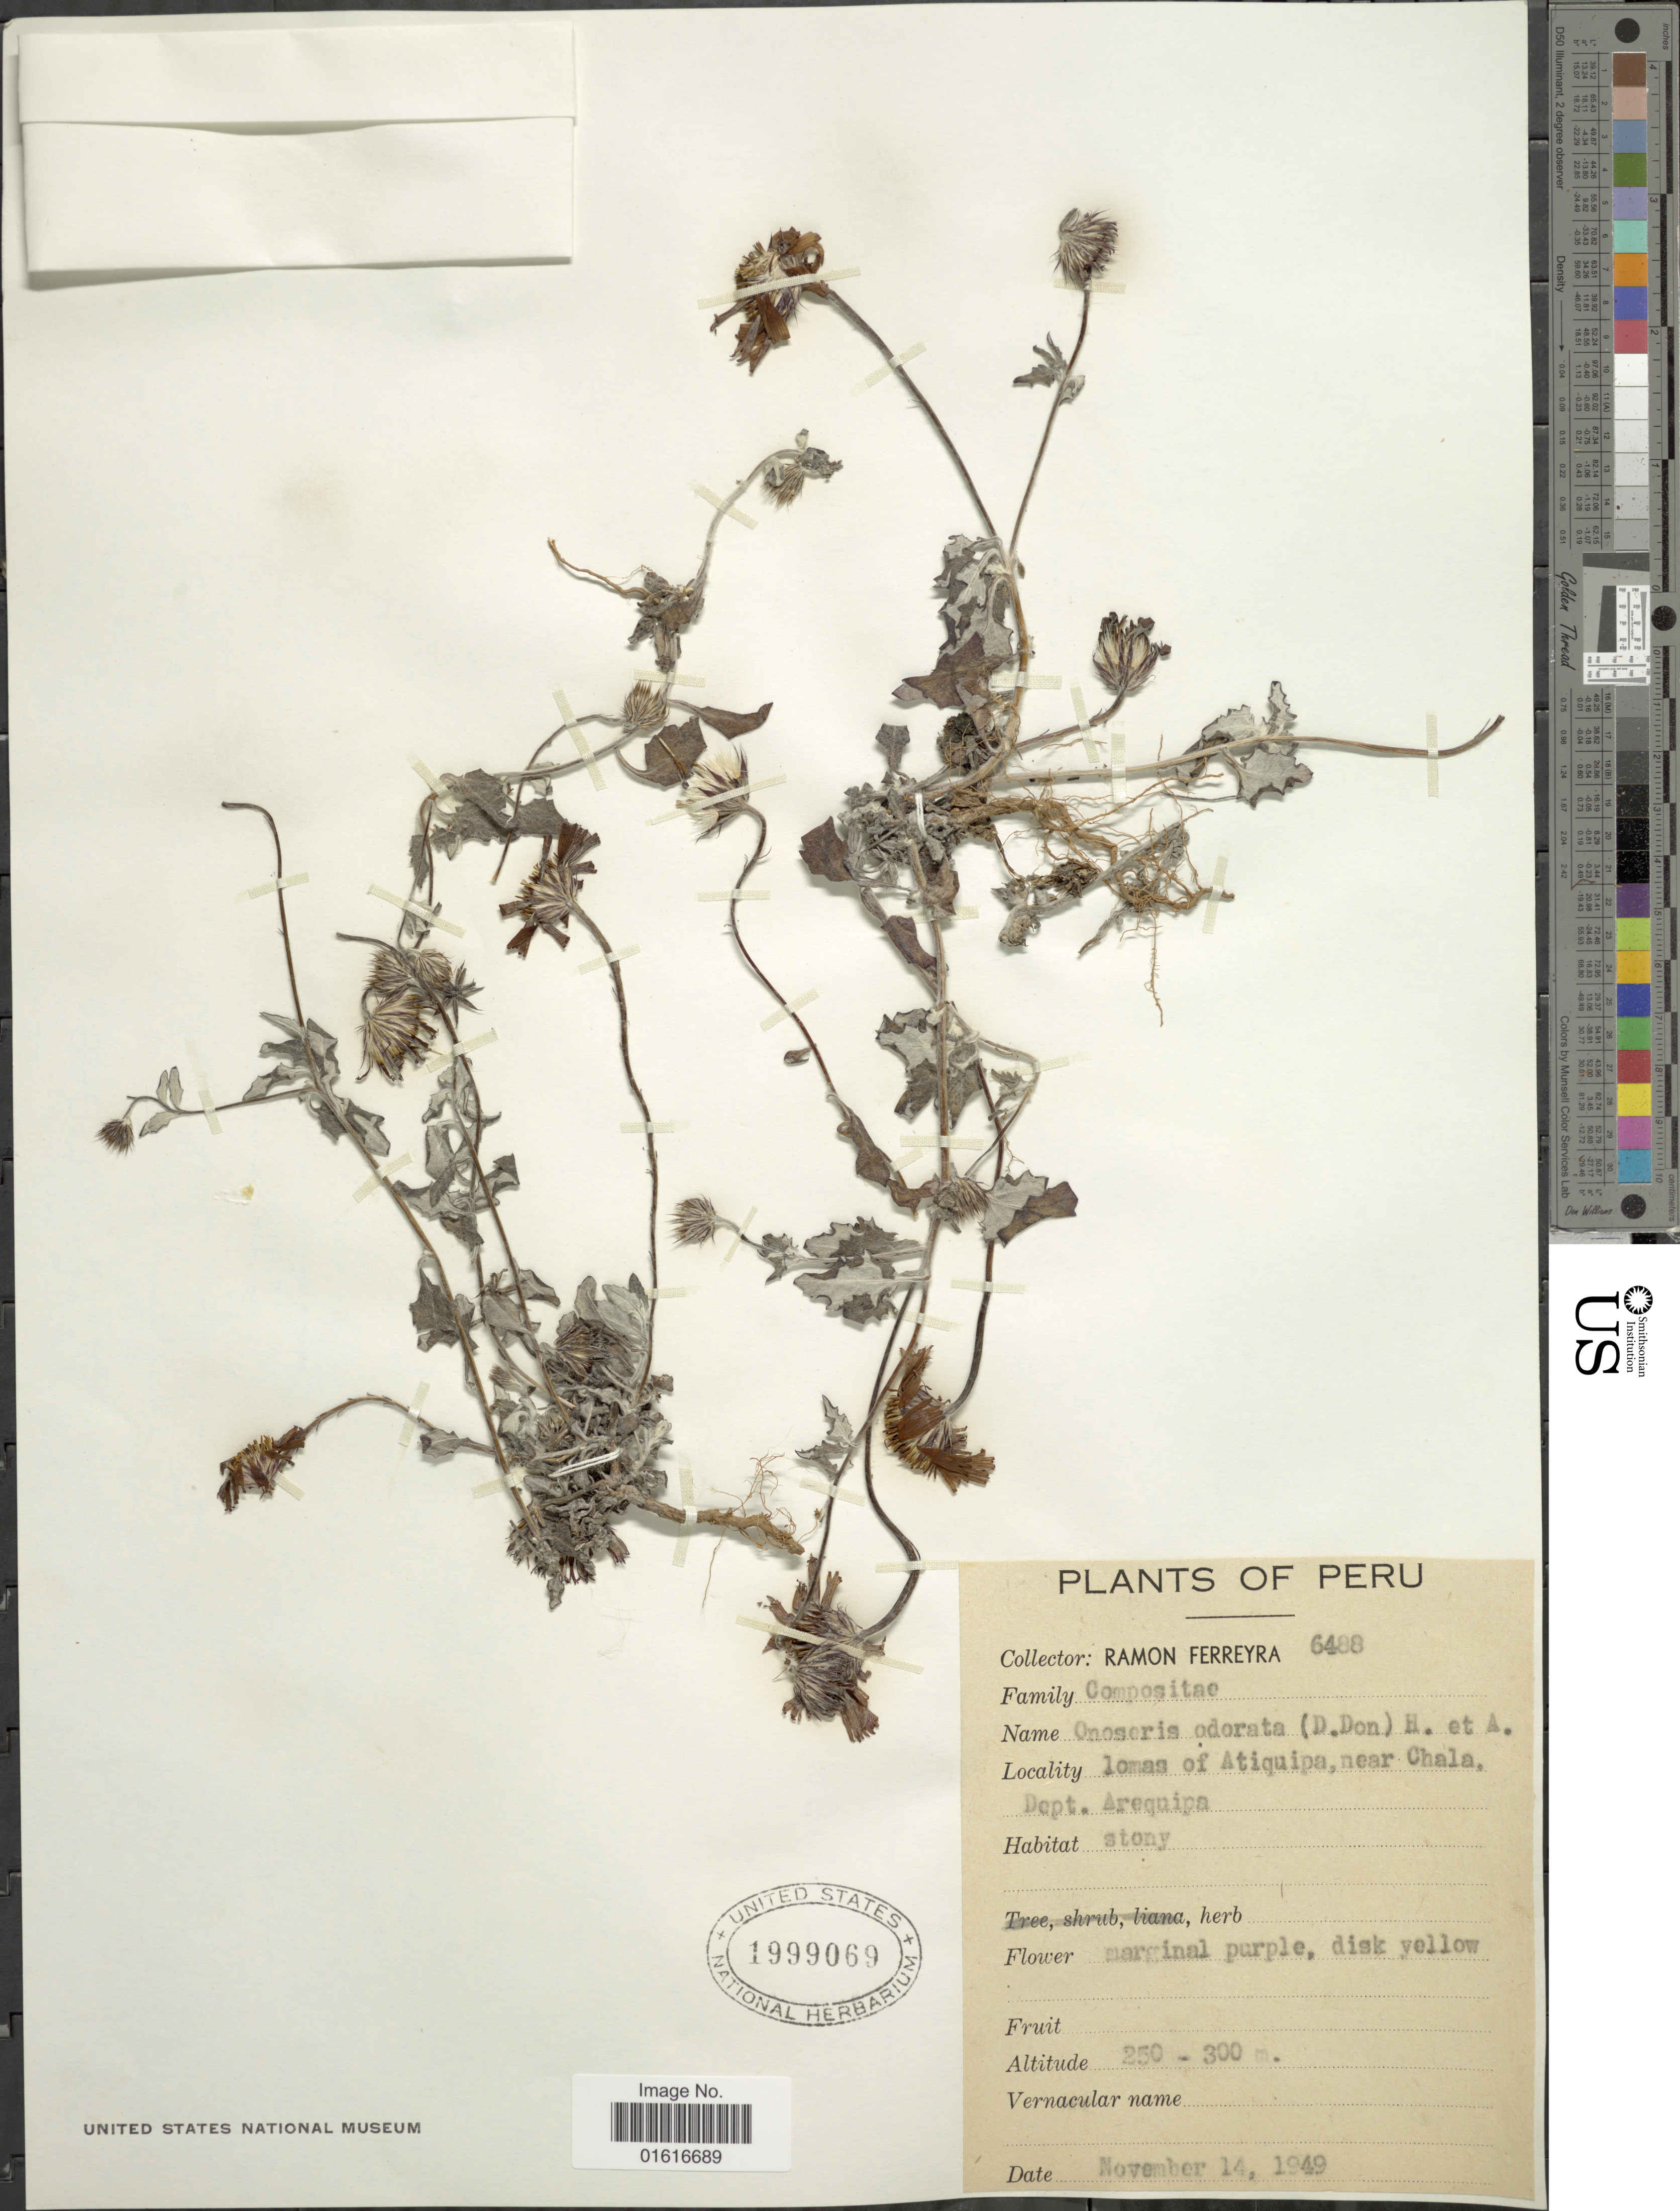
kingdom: Plantae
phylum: Tracheophyta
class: Magnoliopsida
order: Asterales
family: Asteraceae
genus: Onoseris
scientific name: Onoseris odorata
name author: (D. Don) Hook. & Arn.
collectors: R. A. Ferreyra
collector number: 6488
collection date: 1949-11-14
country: Peru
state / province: Arequipa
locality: Lomas of Antiquipa, near Chala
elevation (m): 250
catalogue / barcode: US 1999069